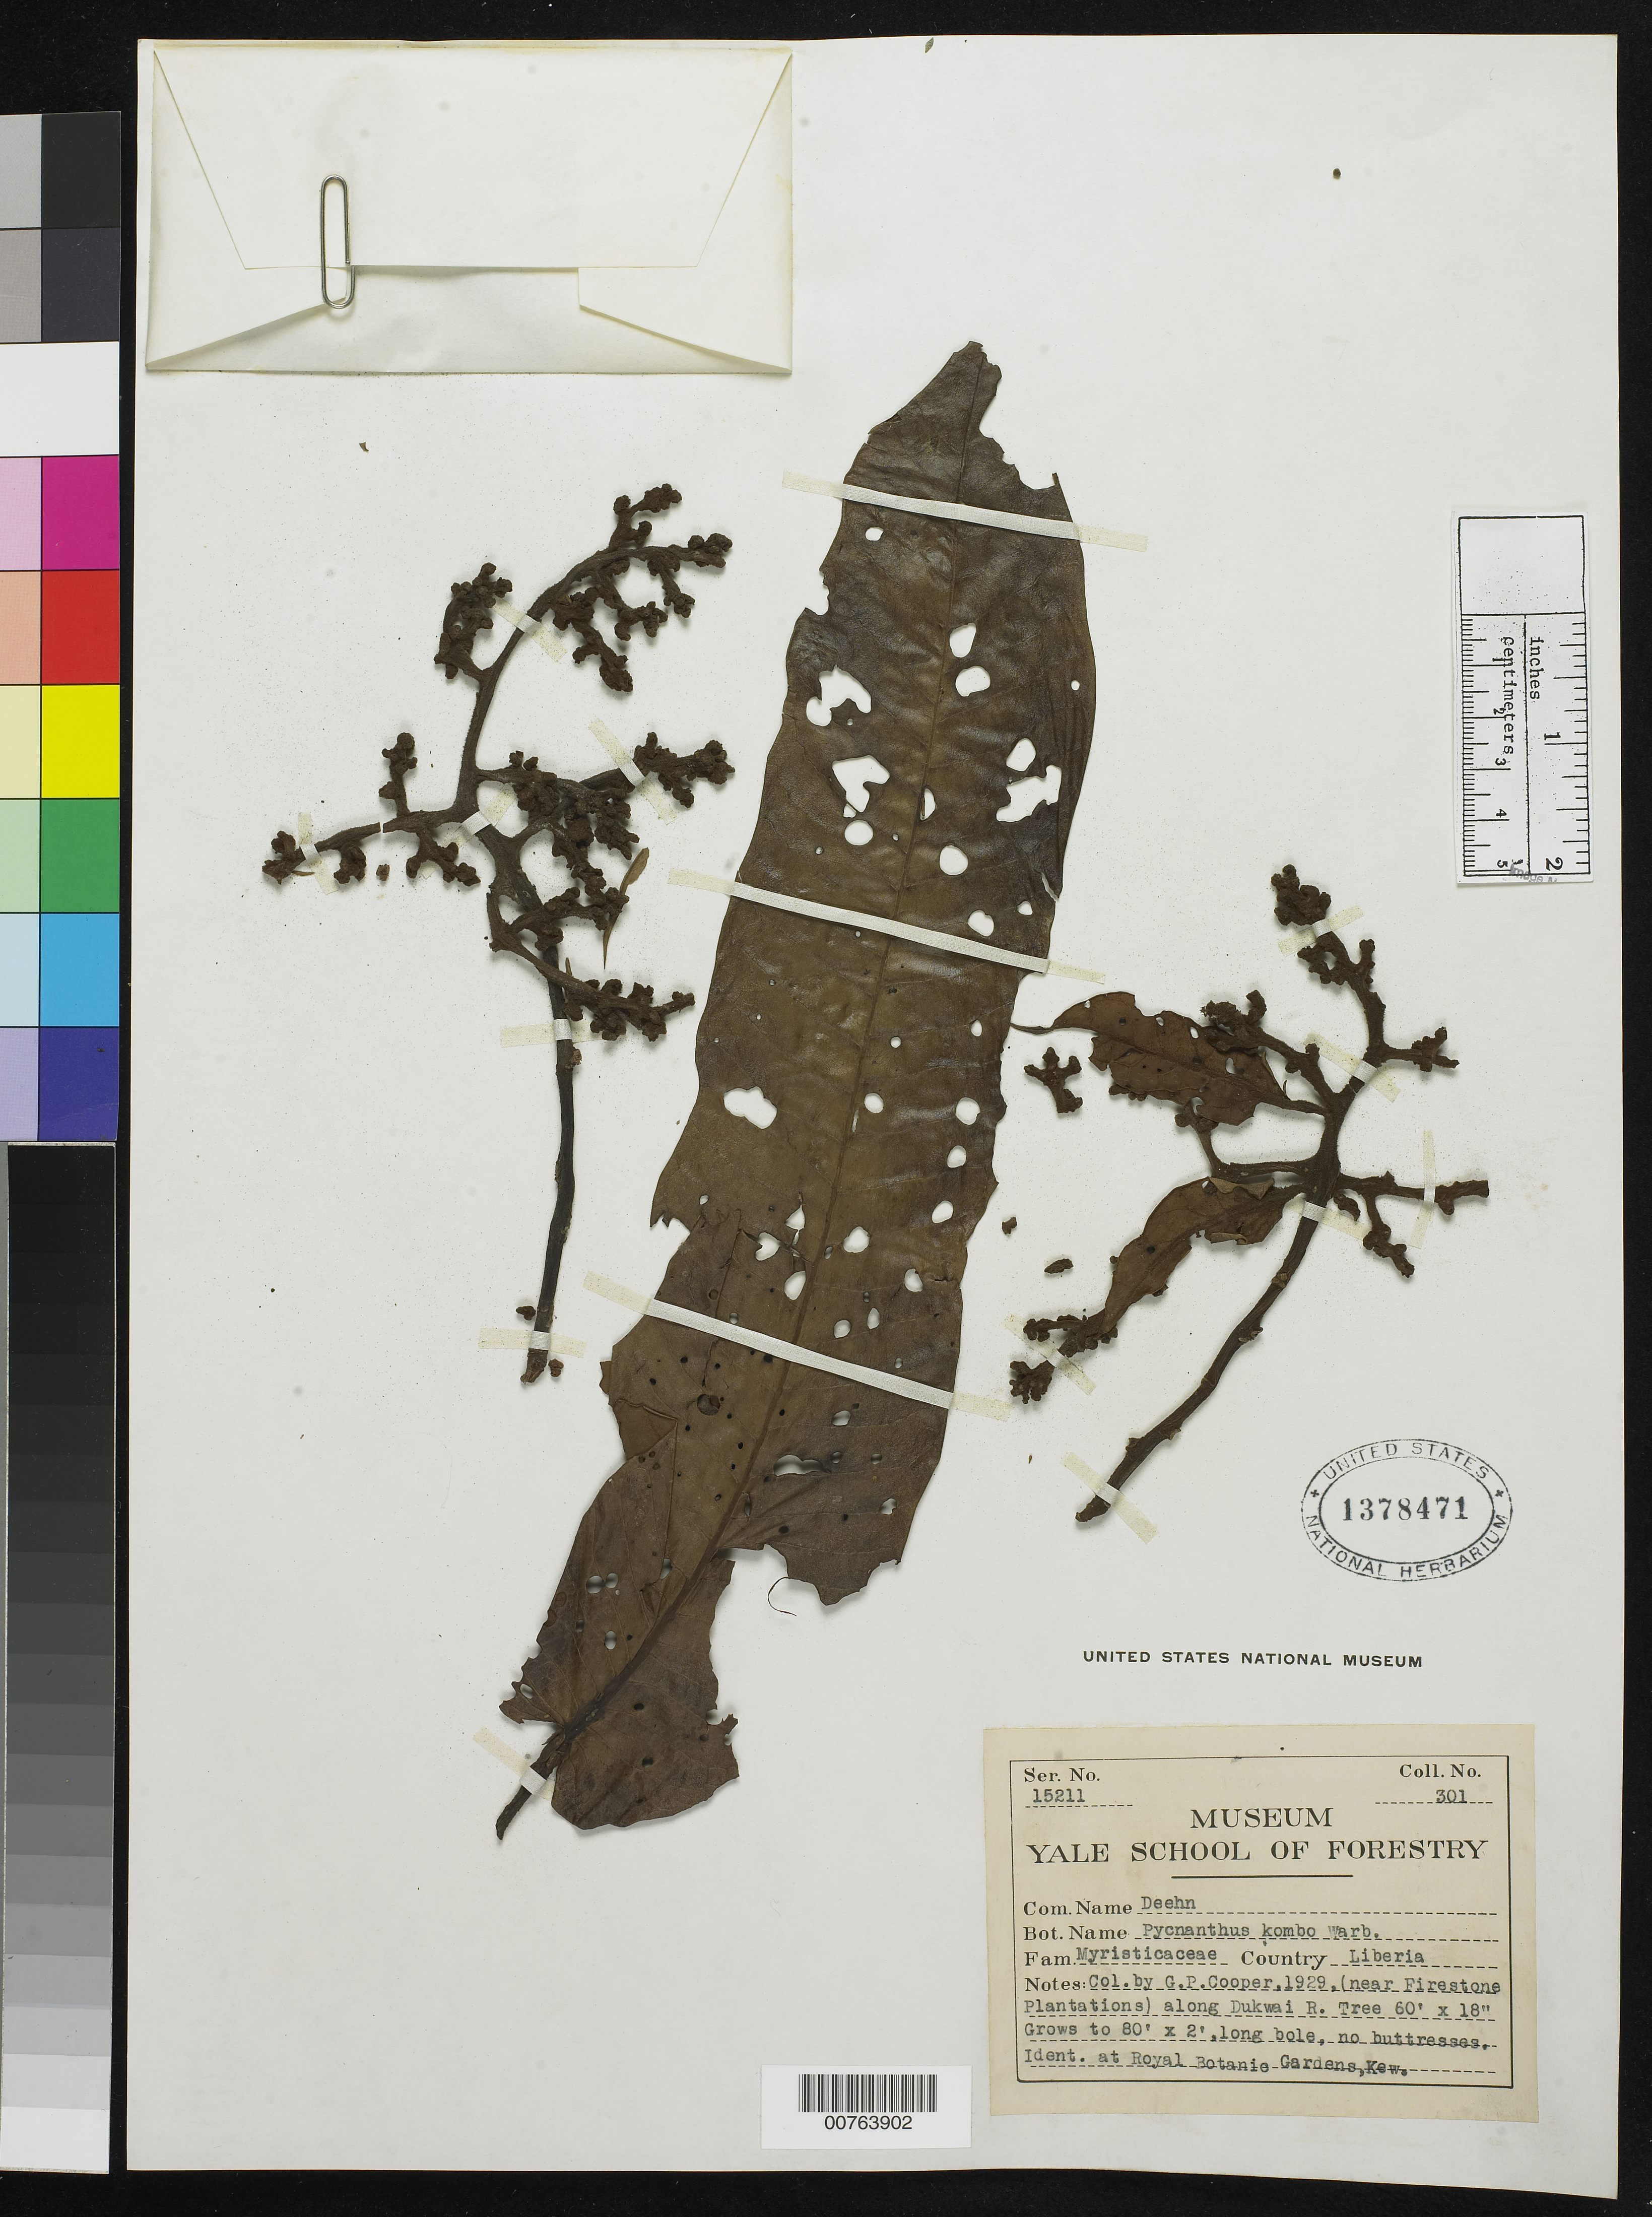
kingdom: Plantae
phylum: Tracheophyta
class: Magnoliopsida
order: Magnoliales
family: Myristicaceae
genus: Pycnanthus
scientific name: Pycnanthus kombo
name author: (Baill.) Warb.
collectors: G. Cooper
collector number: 301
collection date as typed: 1929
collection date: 1929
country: Liberia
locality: (near Firestone Plantations) along Dukwai River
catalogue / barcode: US 1378471